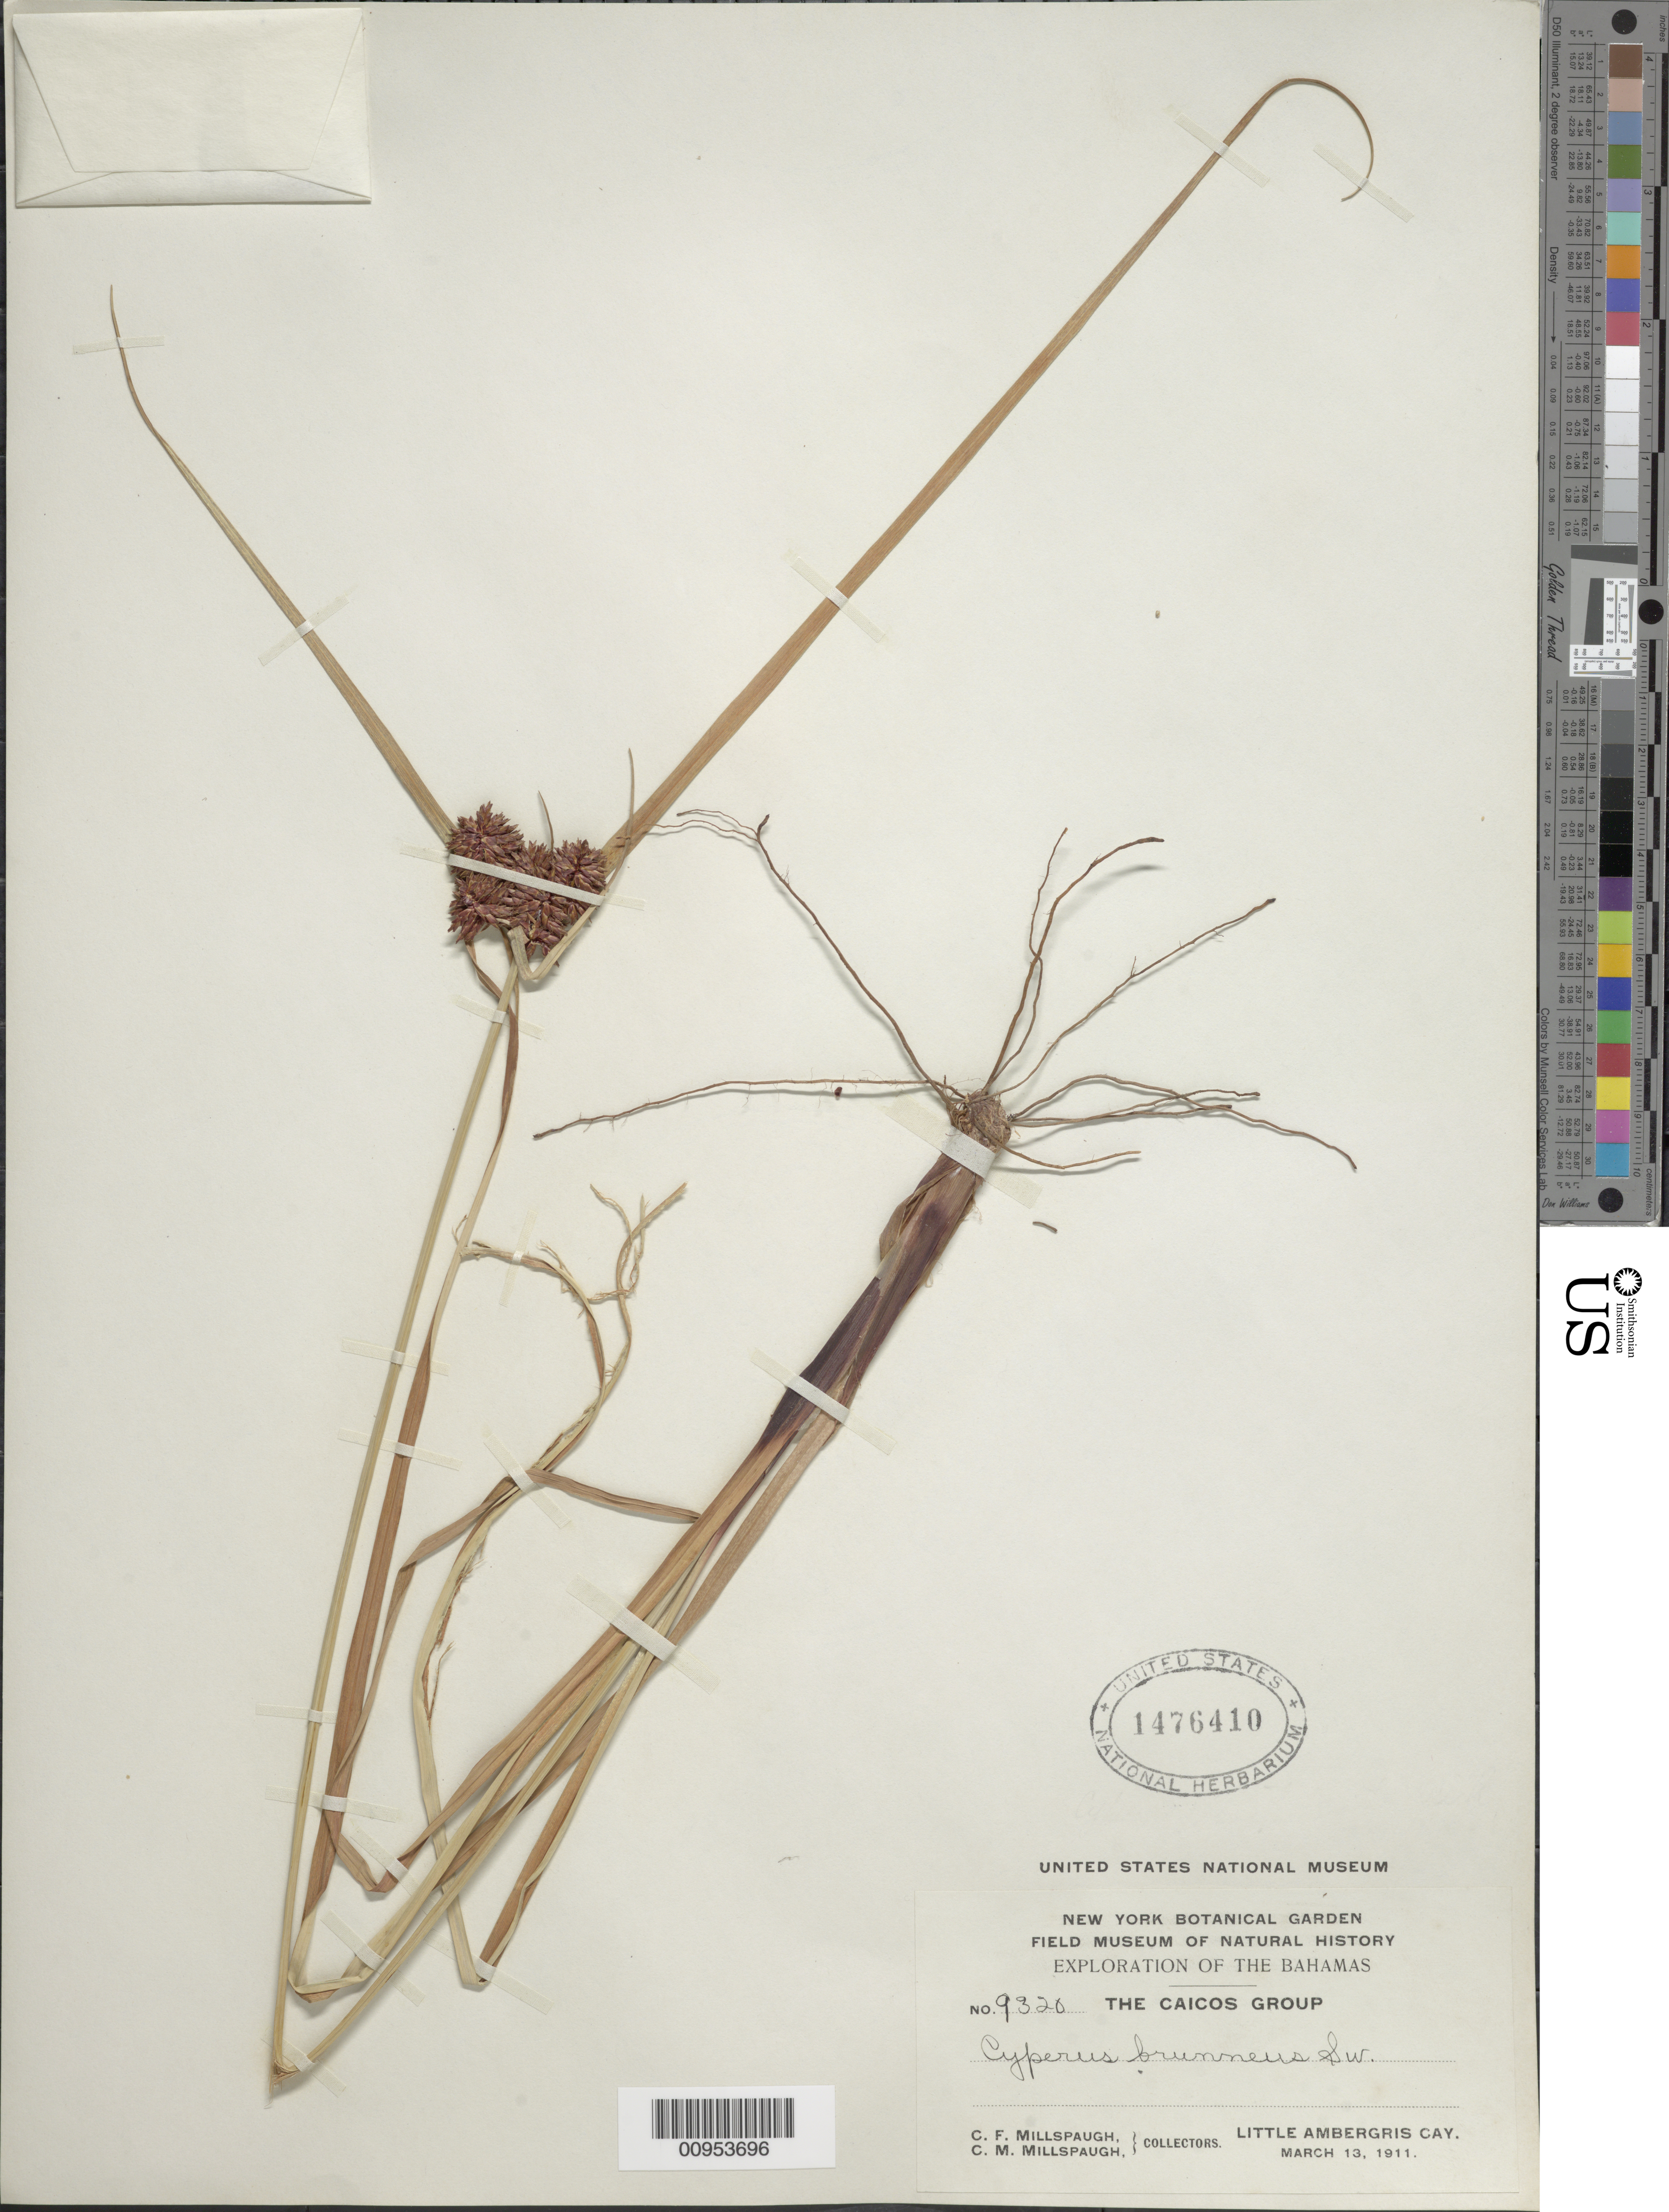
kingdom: Plantae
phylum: Tracheophyta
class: Liliopsida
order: Poales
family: Cyperaceae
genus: Cyperus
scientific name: Cyperus brunneus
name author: Sw.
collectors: C. F. Millspaugh & C. Millspaugh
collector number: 9320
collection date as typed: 13 Mar 1911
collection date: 1911-03-13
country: Bahamas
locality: Little Ambergris Cay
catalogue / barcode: US 1476410